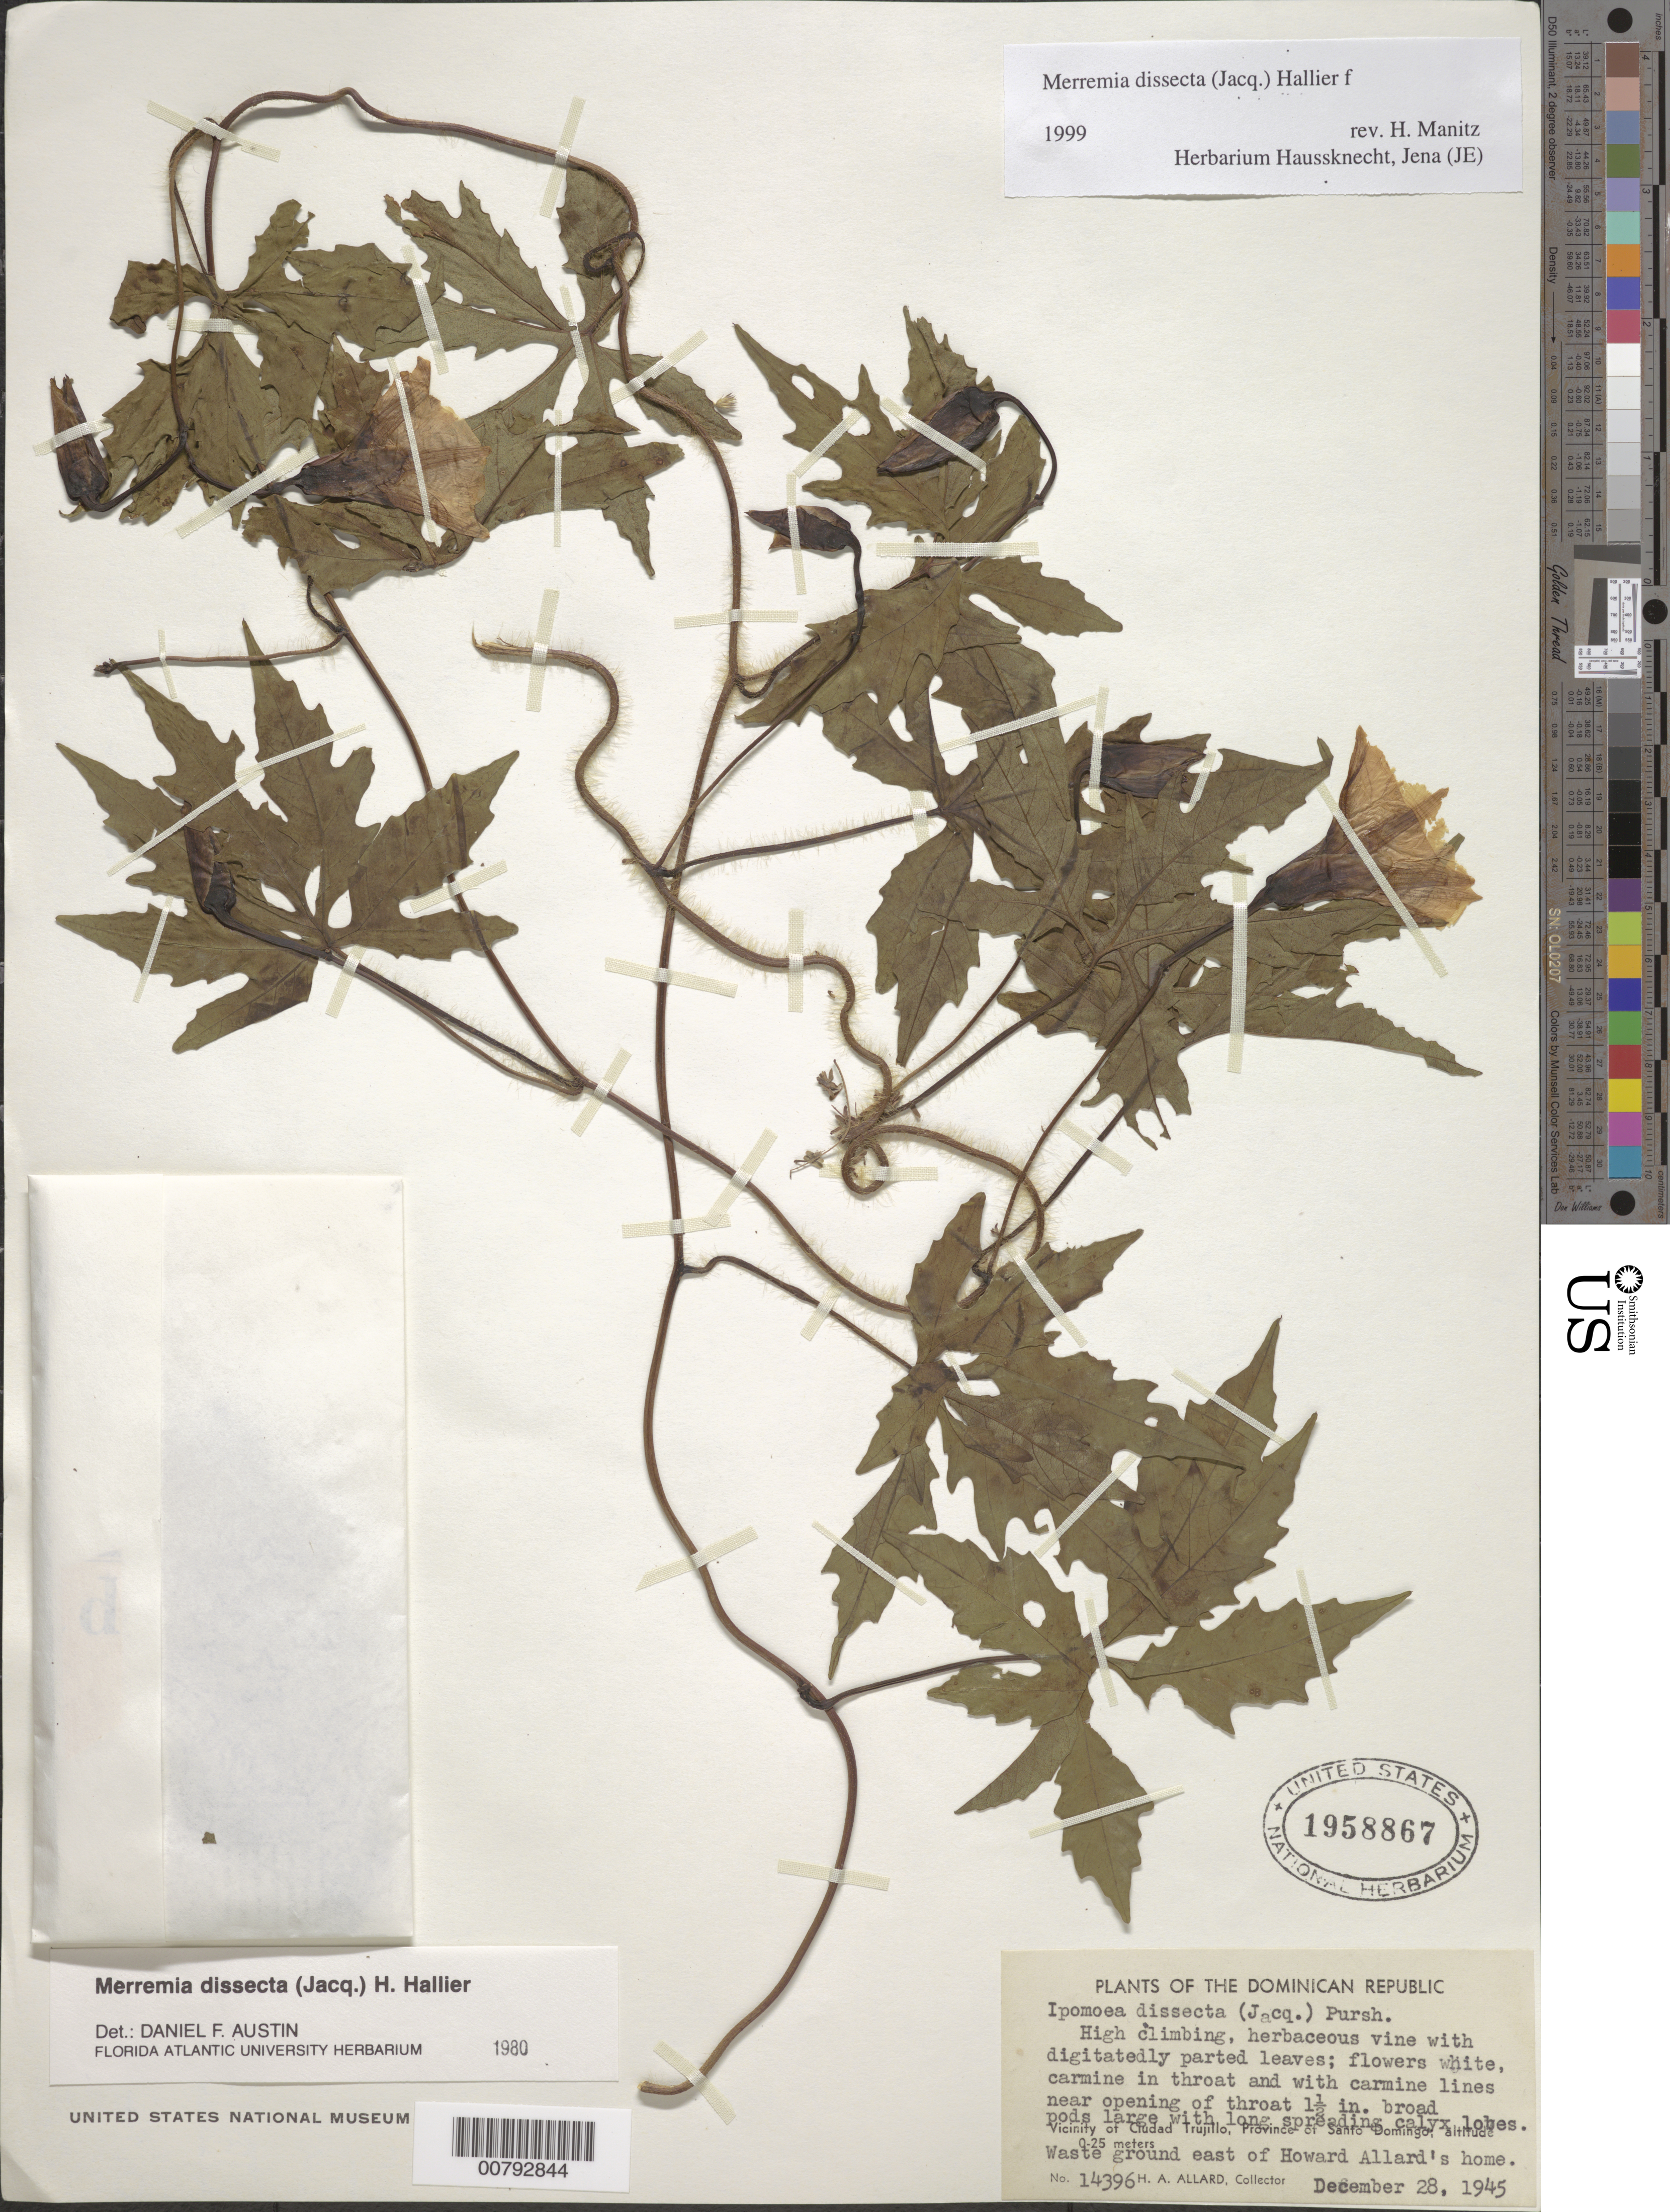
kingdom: Plantae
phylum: Tracheophyta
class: Magnoliopsida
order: Solanales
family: Convolvulaceae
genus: Distimake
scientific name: Distimake dissectus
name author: (Jacq.) A. R. Simões & Staples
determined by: Strong, Mark T., (BOT), Smithsonian Institution - National Museum of Natural History (UNITED STATES)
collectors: J. J. Jiménez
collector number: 1001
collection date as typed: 03 Feb 1946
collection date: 1946-02-03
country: Dominican Republic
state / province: Santiago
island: Hispaniola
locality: La Delgada.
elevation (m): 200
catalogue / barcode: US 1882499